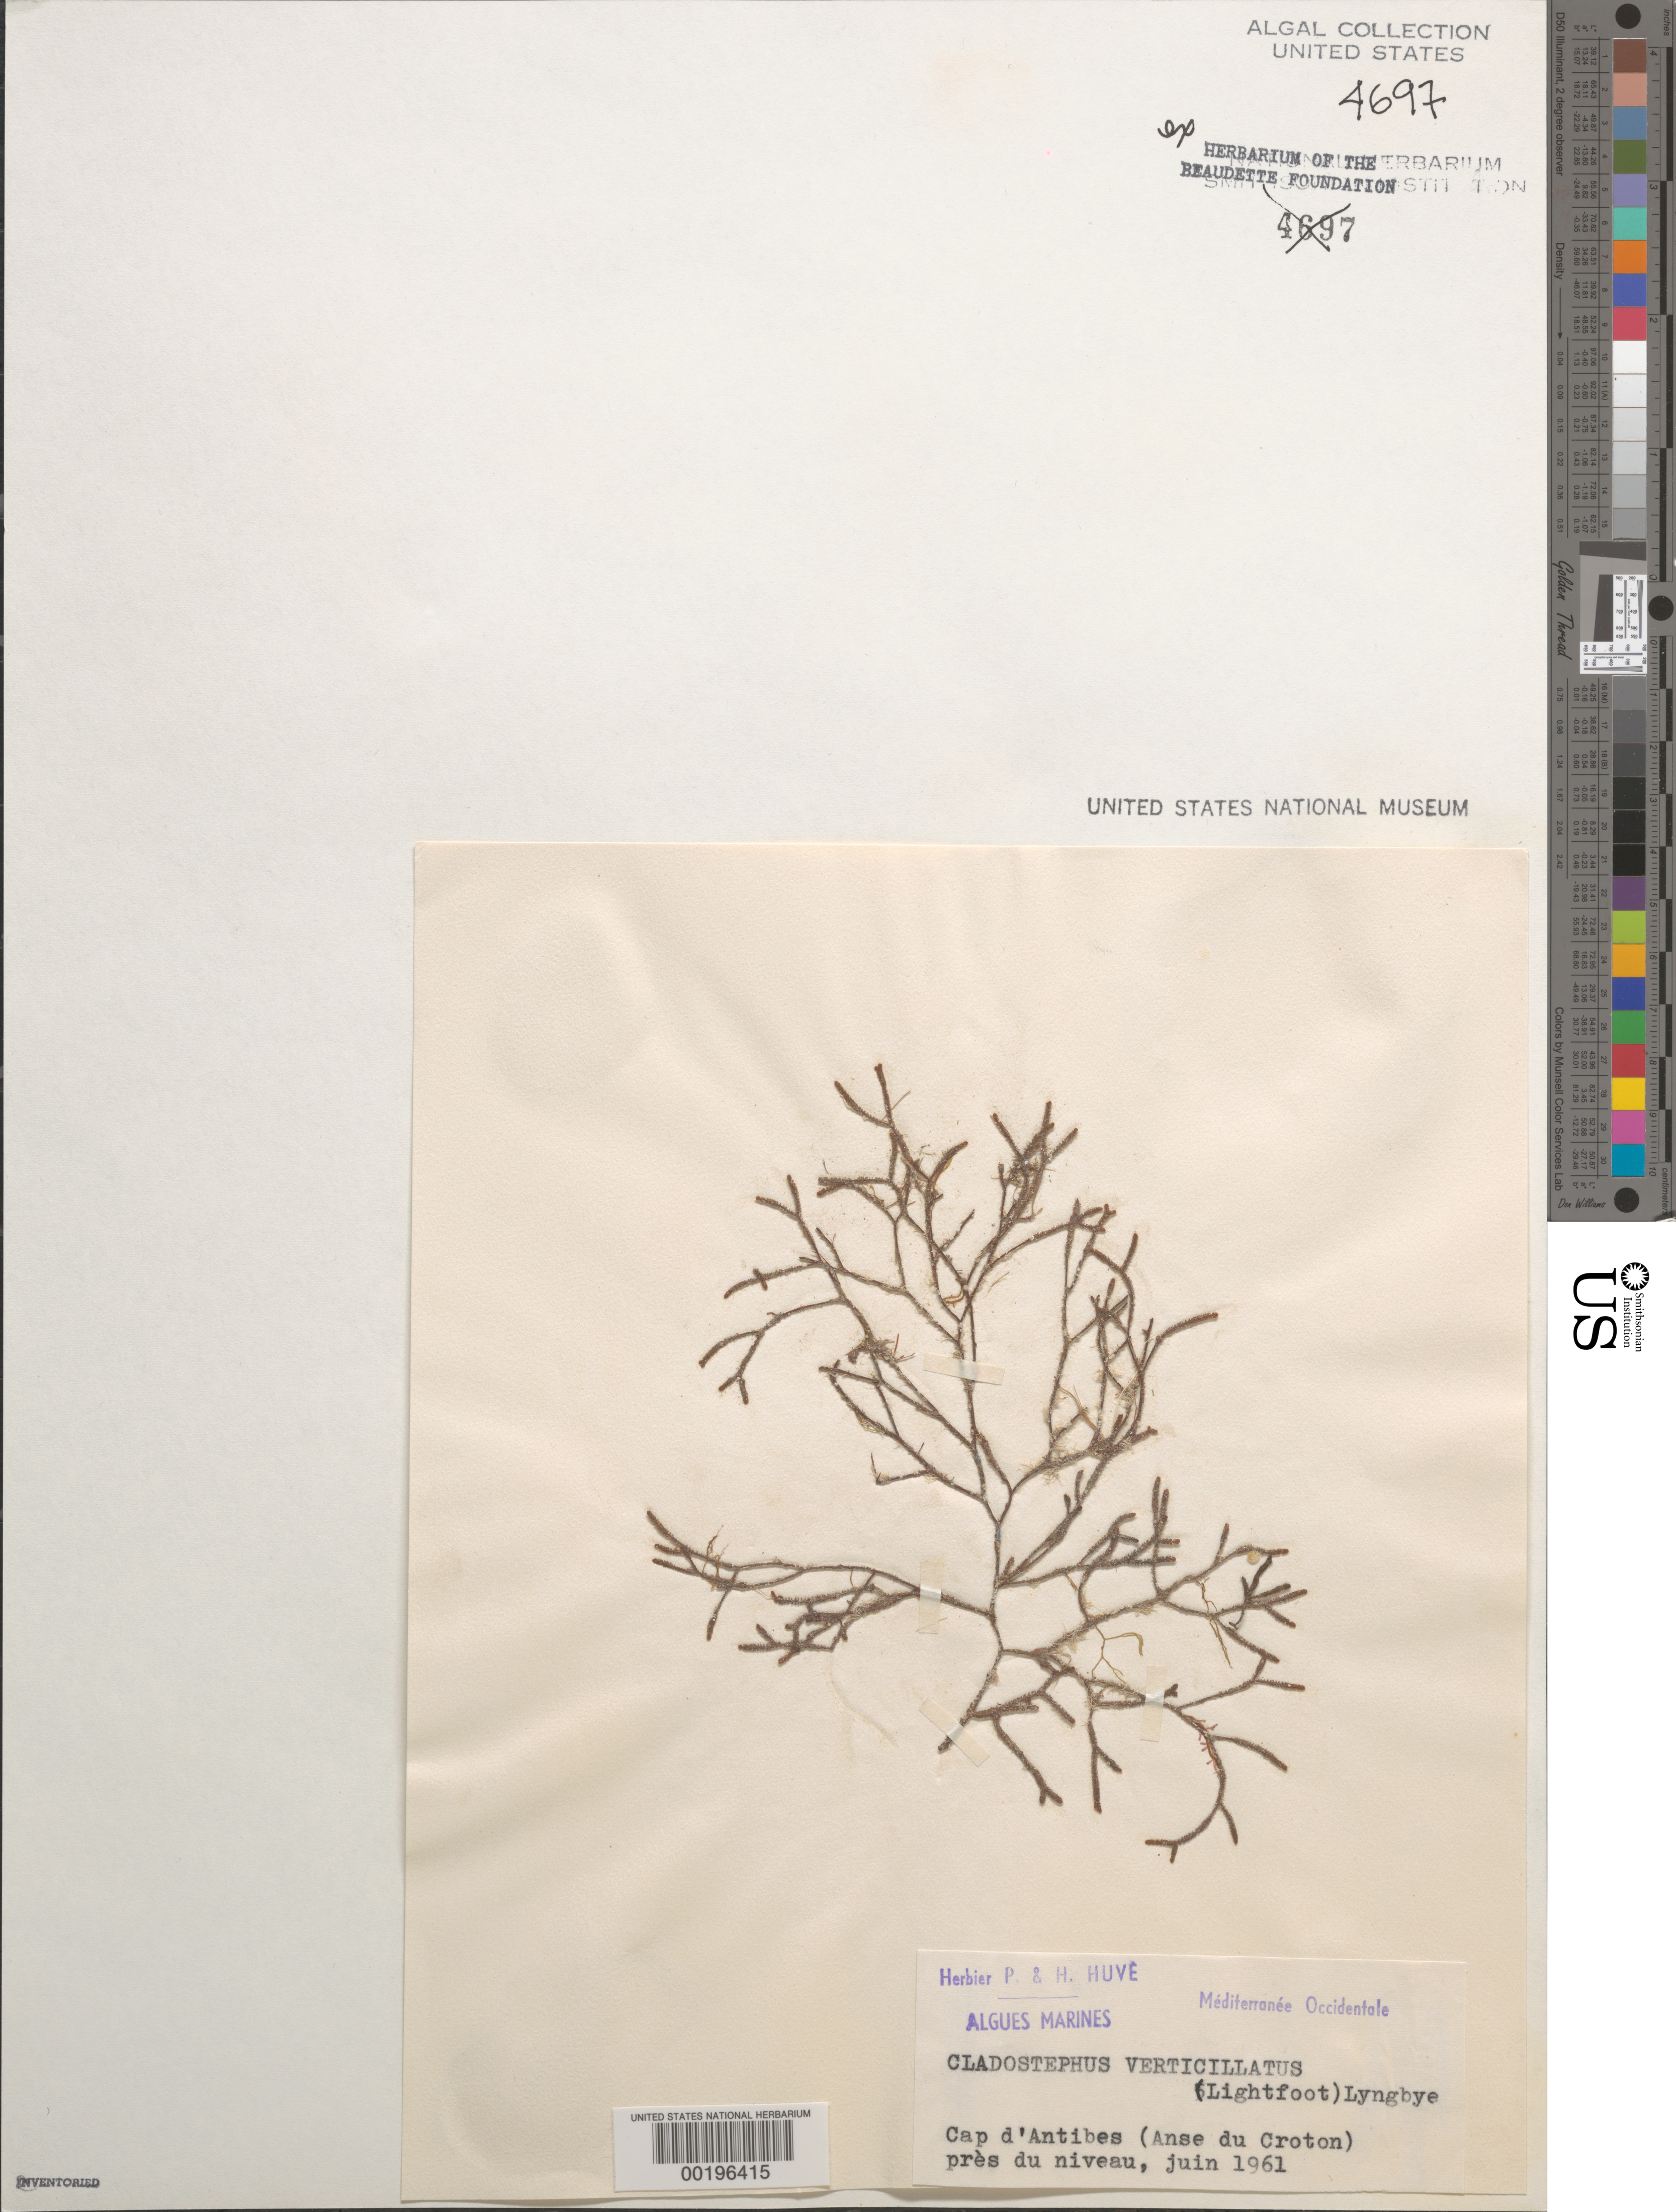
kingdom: Chromista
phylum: Ochrophyta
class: Phaeophyceae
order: Sphacelariales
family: Cladostephaceae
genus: Cladostephus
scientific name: Cladostephus hirsutus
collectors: P. Huve & H. Huve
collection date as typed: Jun 1961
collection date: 1961-06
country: France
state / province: Provence-Alpes-Côte d'Azur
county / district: Alpes-Maritimes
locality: Cap d'Antibes, Anse du Croton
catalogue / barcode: US 4697